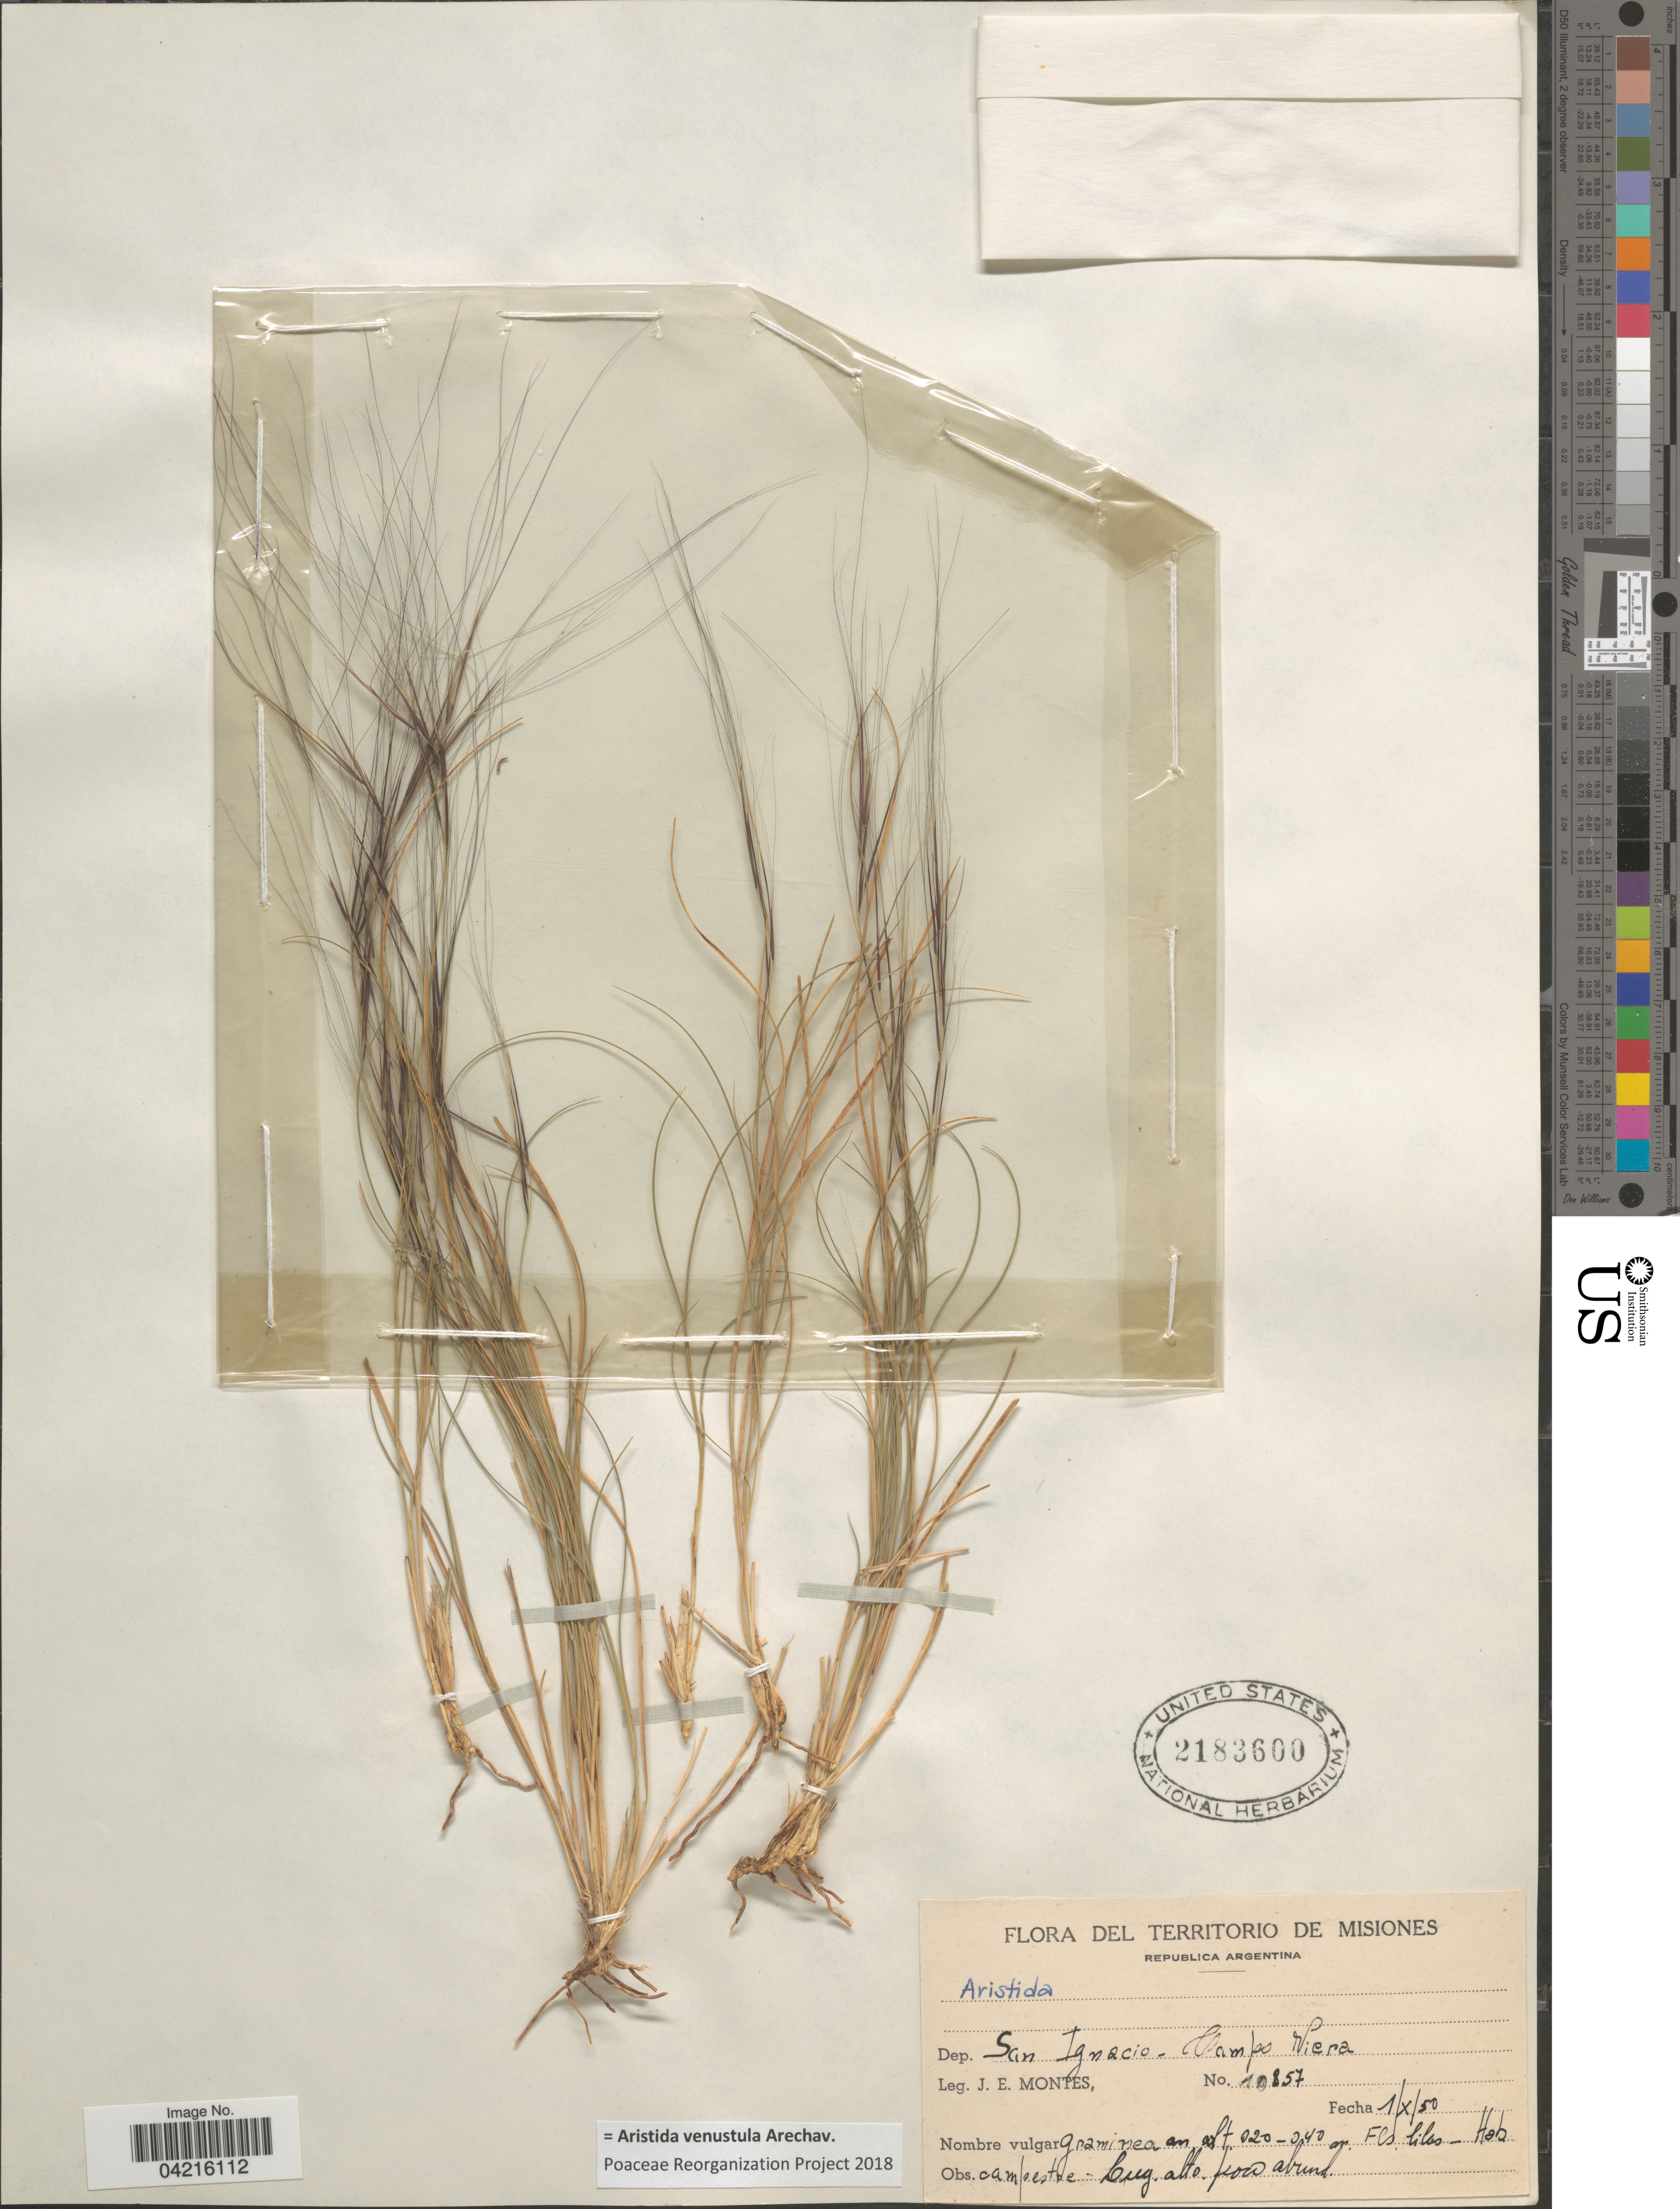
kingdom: Plantae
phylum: Tracheophyta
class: Liliopsida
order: Poales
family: Poaceae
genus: Aristida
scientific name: Aristida venustula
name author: Arechav.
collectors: J. E. Montes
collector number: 10857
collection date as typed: Transcribed d/m/y: 1/10/50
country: Argentina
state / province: Misiones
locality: Territorio de Misiones. Dep. San Ignacio - Campo Viera.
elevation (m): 20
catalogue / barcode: US 2183600